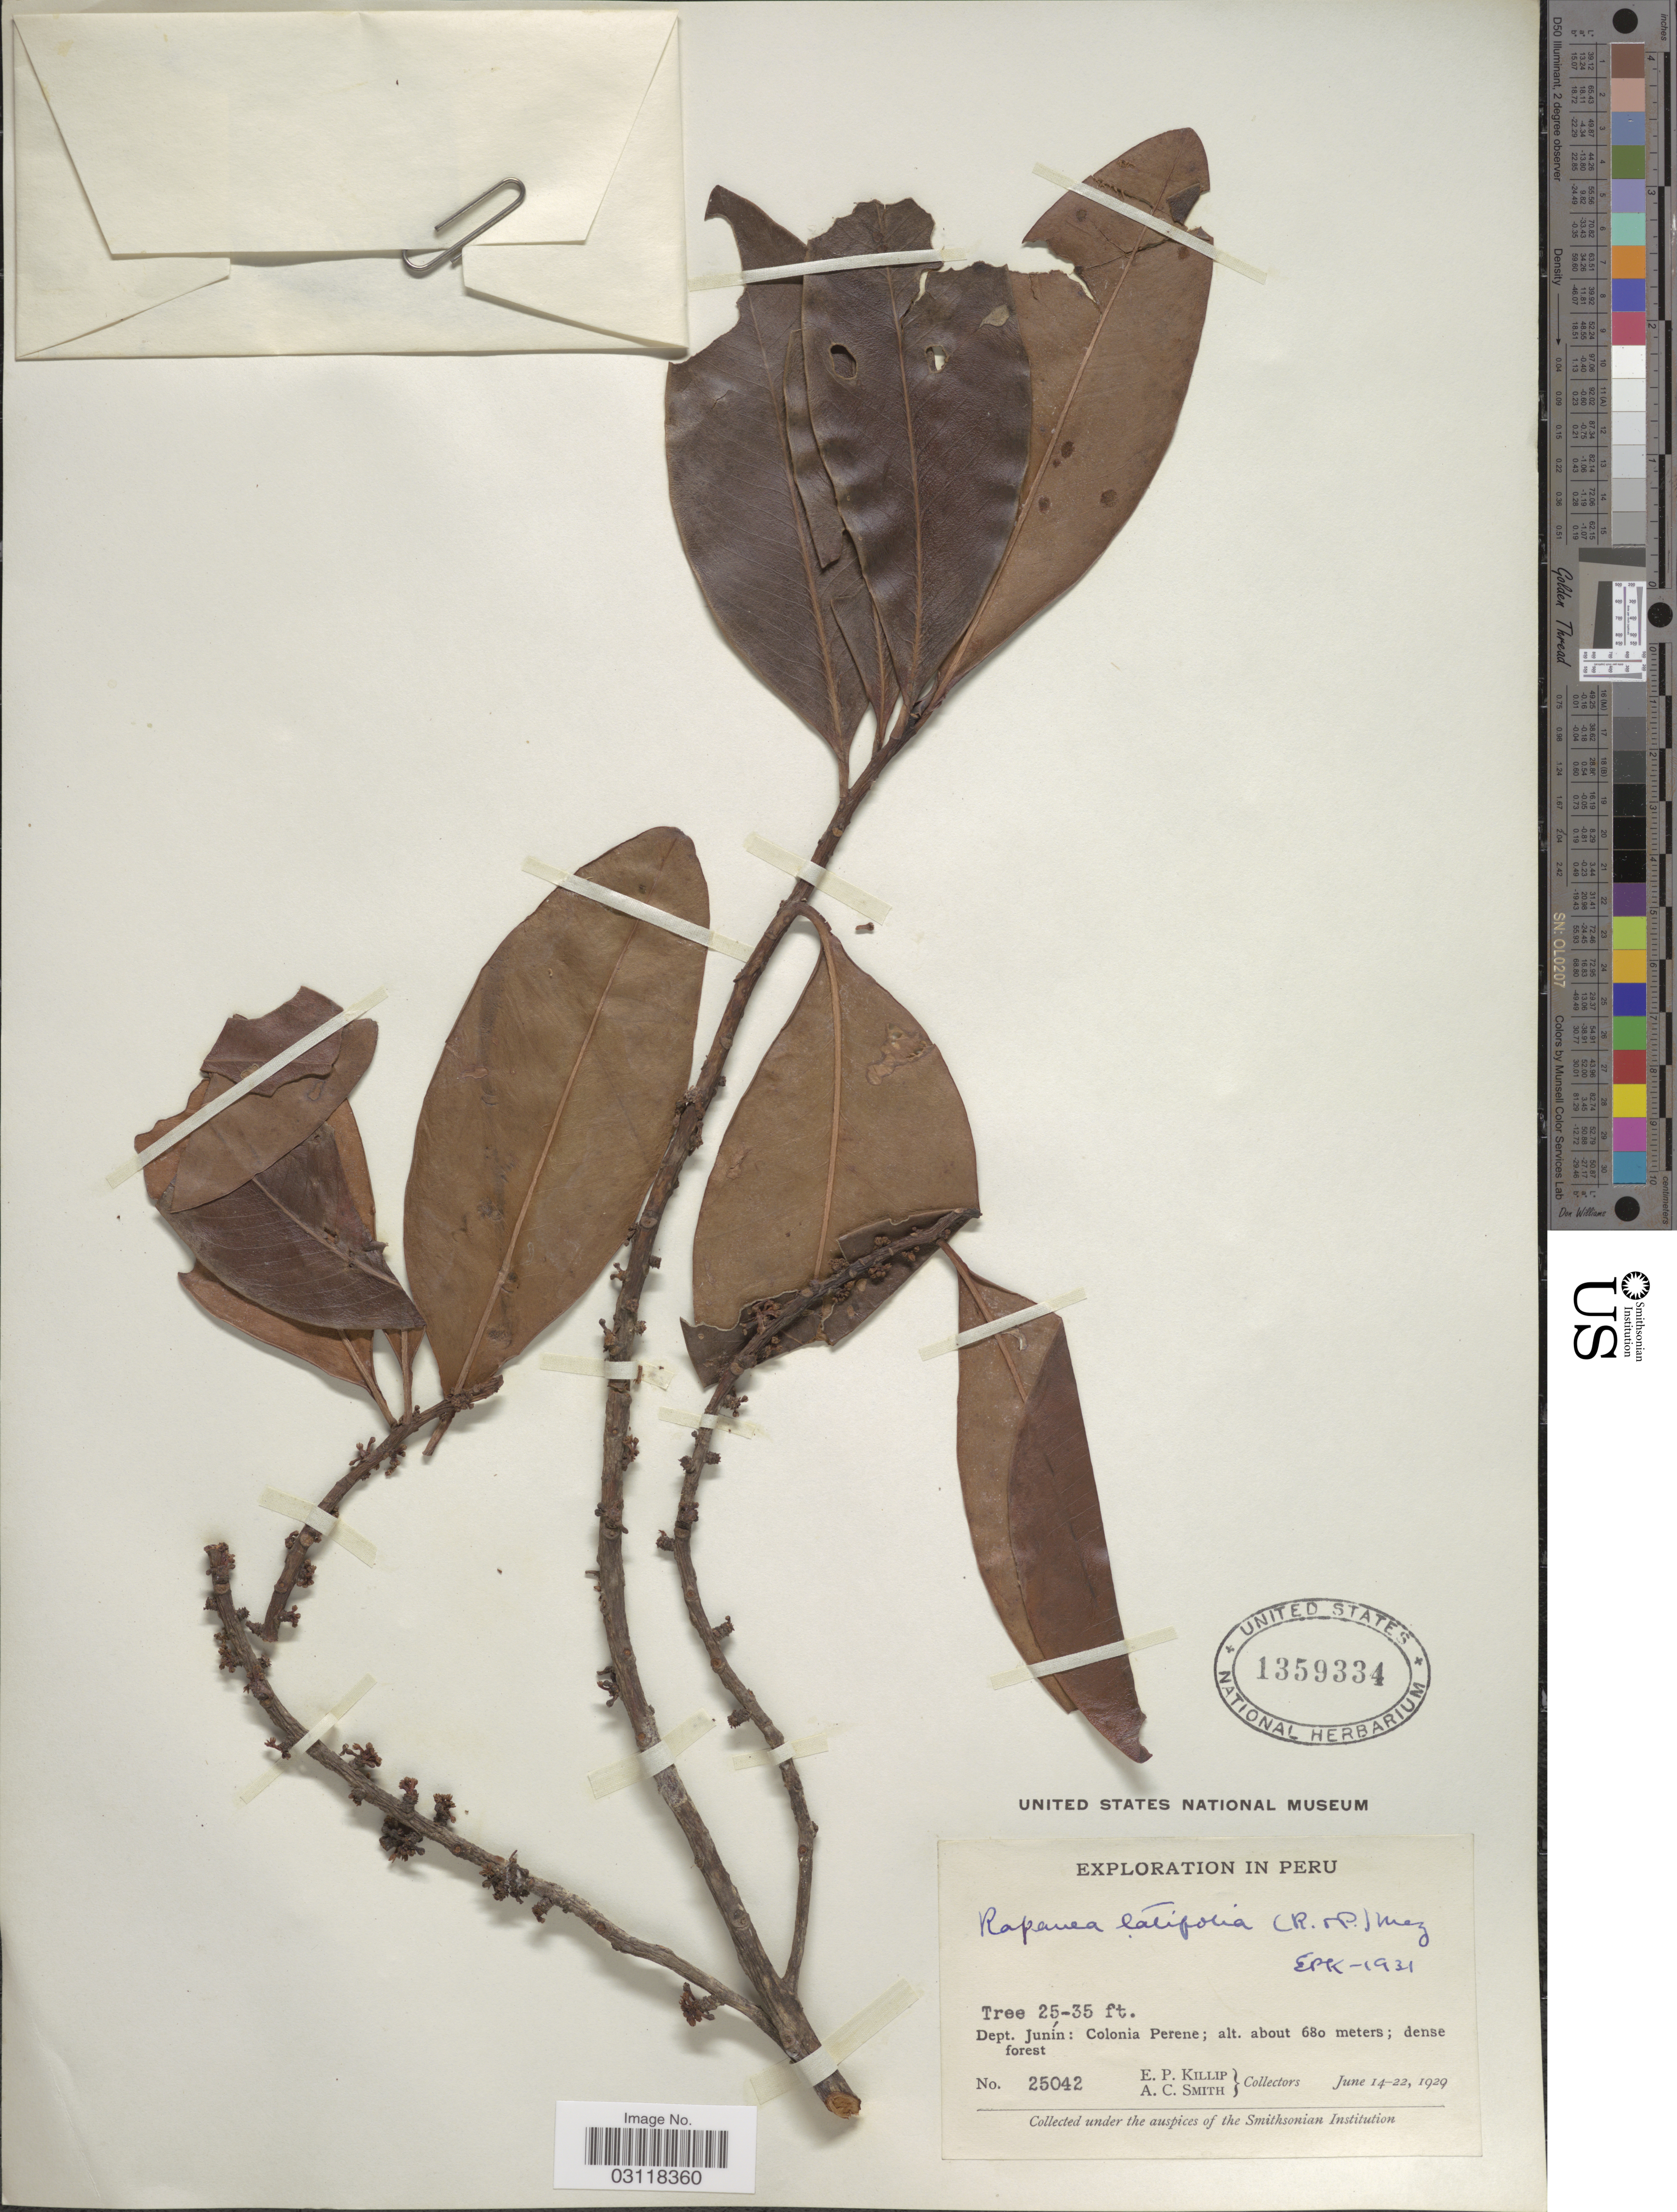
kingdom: Plantae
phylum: Tracheophyta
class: Magnoliopsida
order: Ericales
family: Primulaceae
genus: Rapanea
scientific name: Rapanea latifolia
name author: (Ruiz & Pav.) Mez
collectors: E. P. Killip & A. C. Smith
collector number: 25042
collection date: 1929-06-14/1929-06-22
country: Peru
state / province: Junín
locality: Dept. Junín: Colonia Perene.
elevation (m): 680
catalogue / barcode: US 1359334